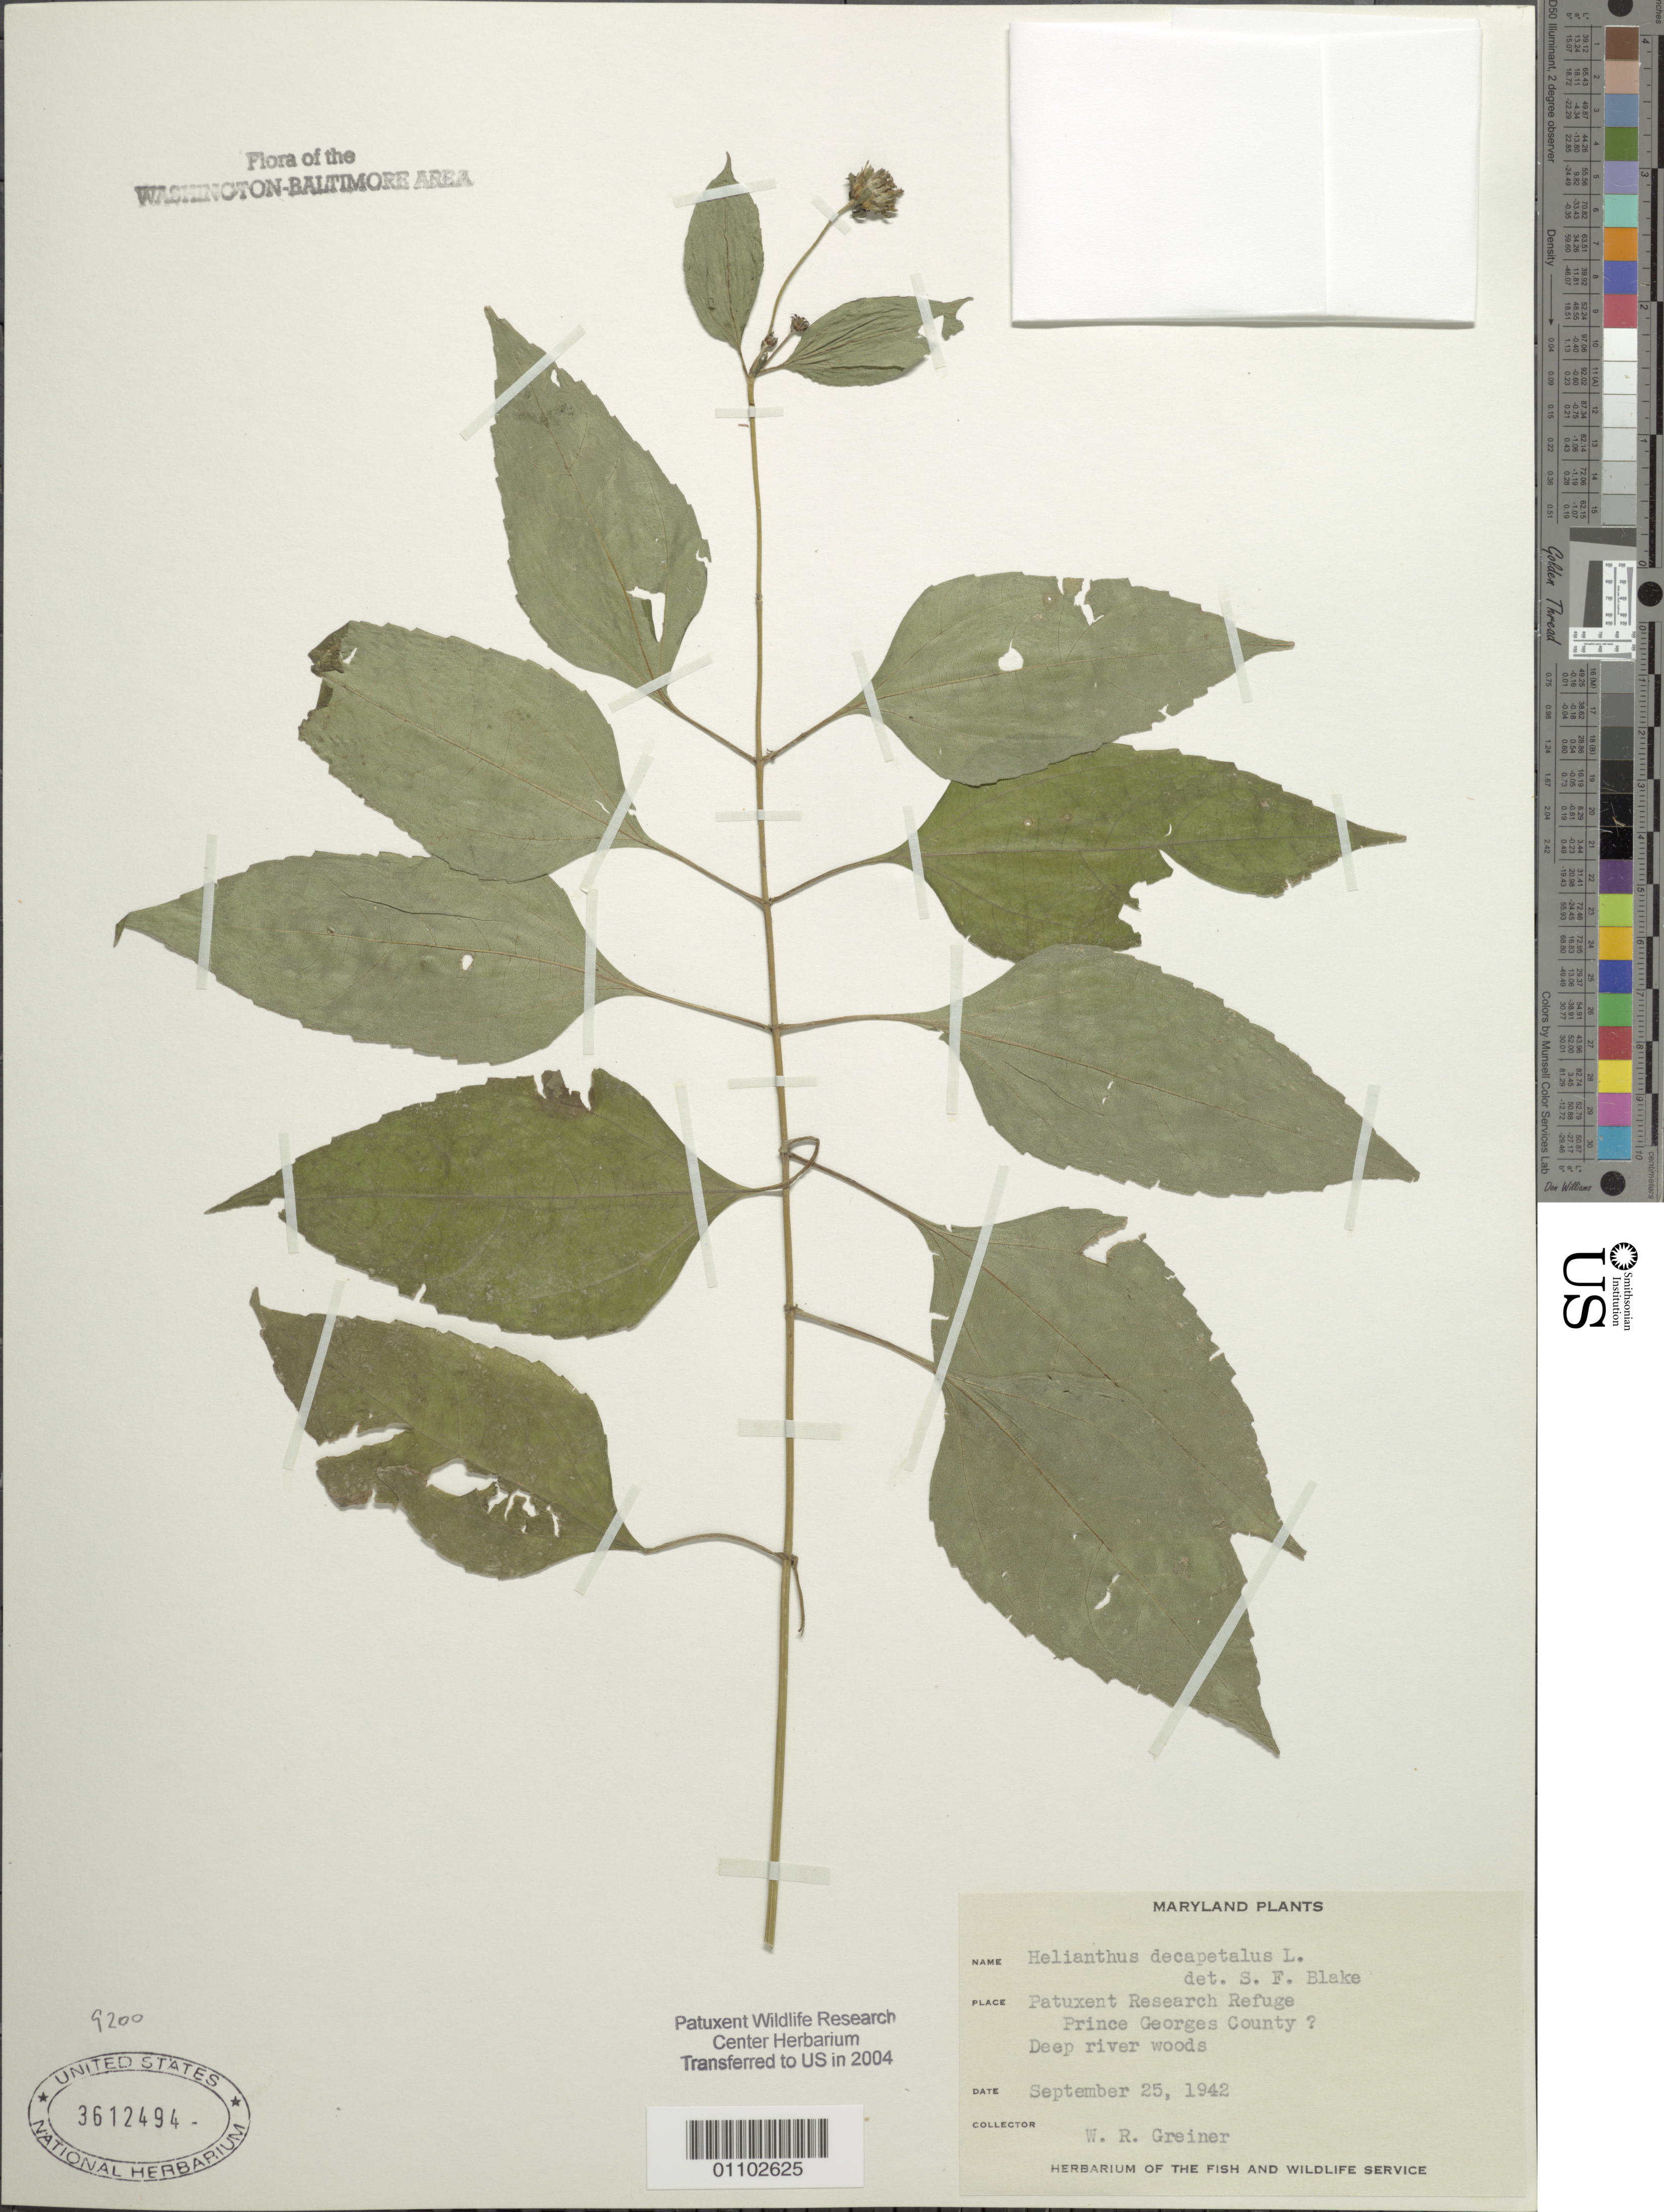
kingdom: Plantae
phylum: Tracheophyta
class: Magnoliopsida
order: Asterales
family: Asteraceae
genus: Helianthus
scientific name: Helianthus decapetalus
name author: L.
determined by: Blake, Sydney F.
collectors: W. Greiner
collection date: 1942-09-25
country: United States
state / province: Maryland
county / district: Prince George's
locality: Patuxent Research Refuge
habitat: Deep river woods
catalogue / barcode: US 3612494